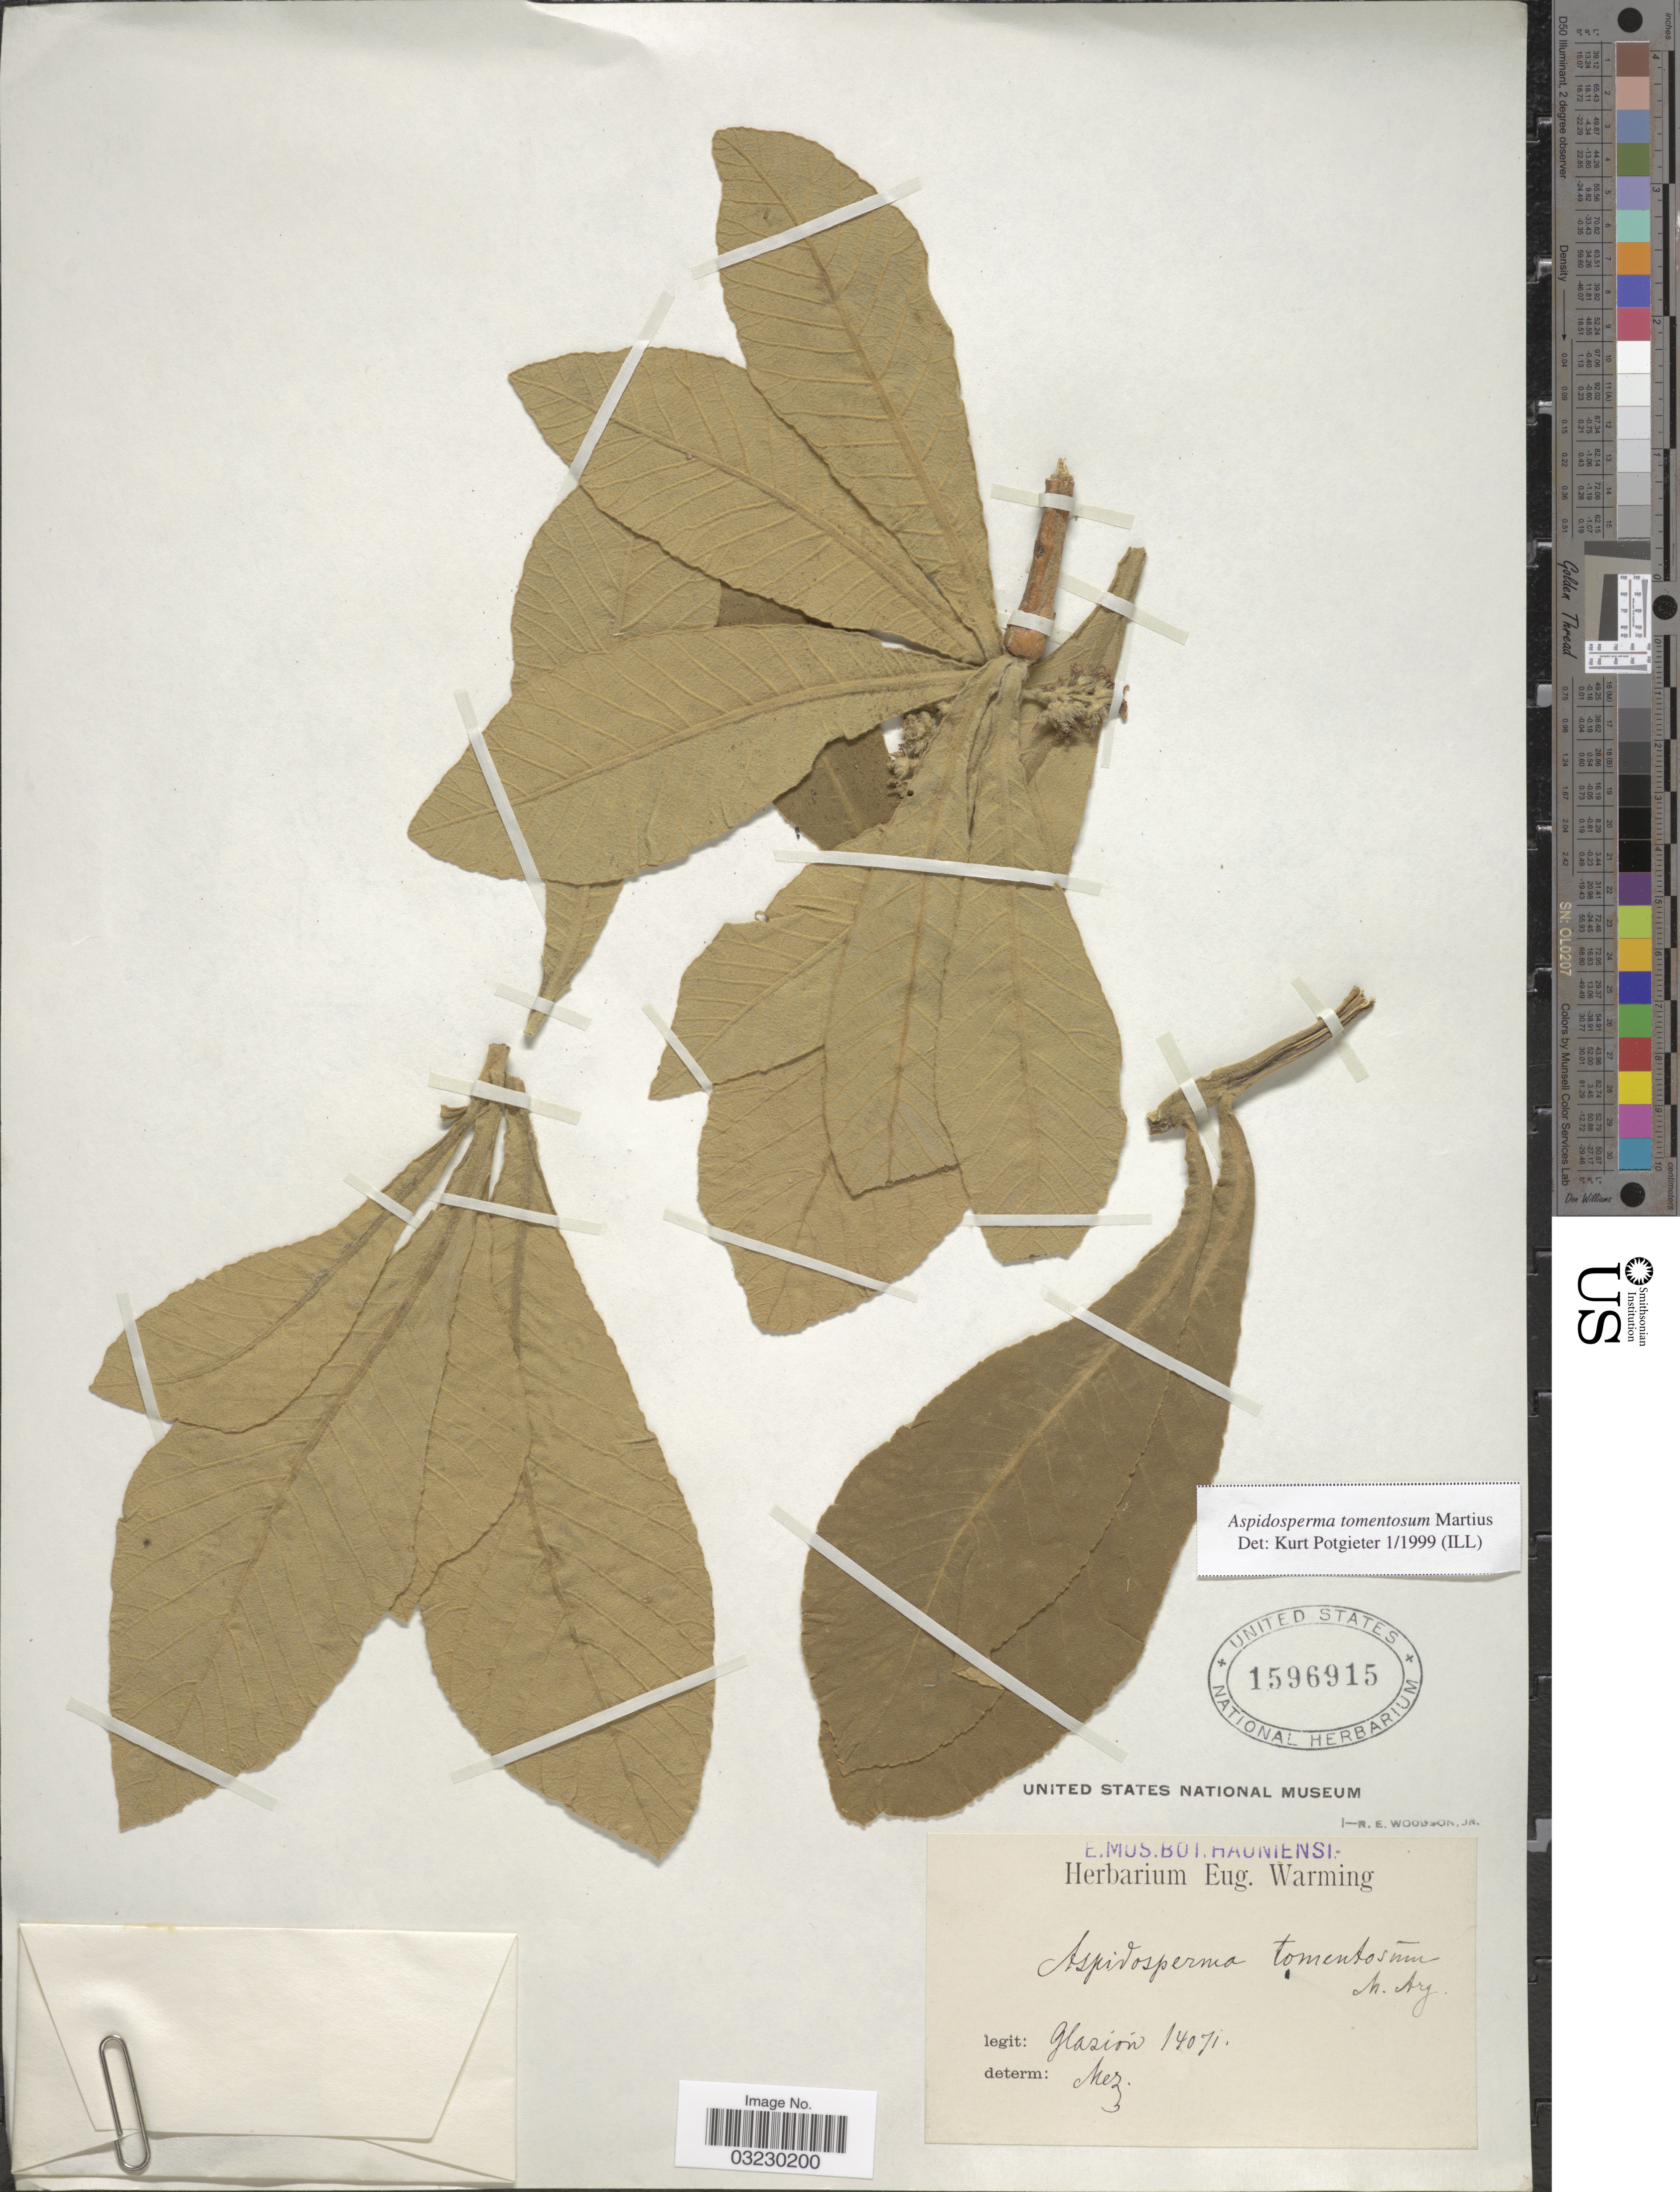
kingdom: Plantae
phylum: Tracheophyta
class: Magnoliopsida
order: Gentianales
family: Apocynaceae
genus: Aspidosperma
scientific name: Aspidosperma tomentosum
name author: Mart.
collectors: Glaziou, --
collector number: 14071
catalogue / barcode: US 1596915